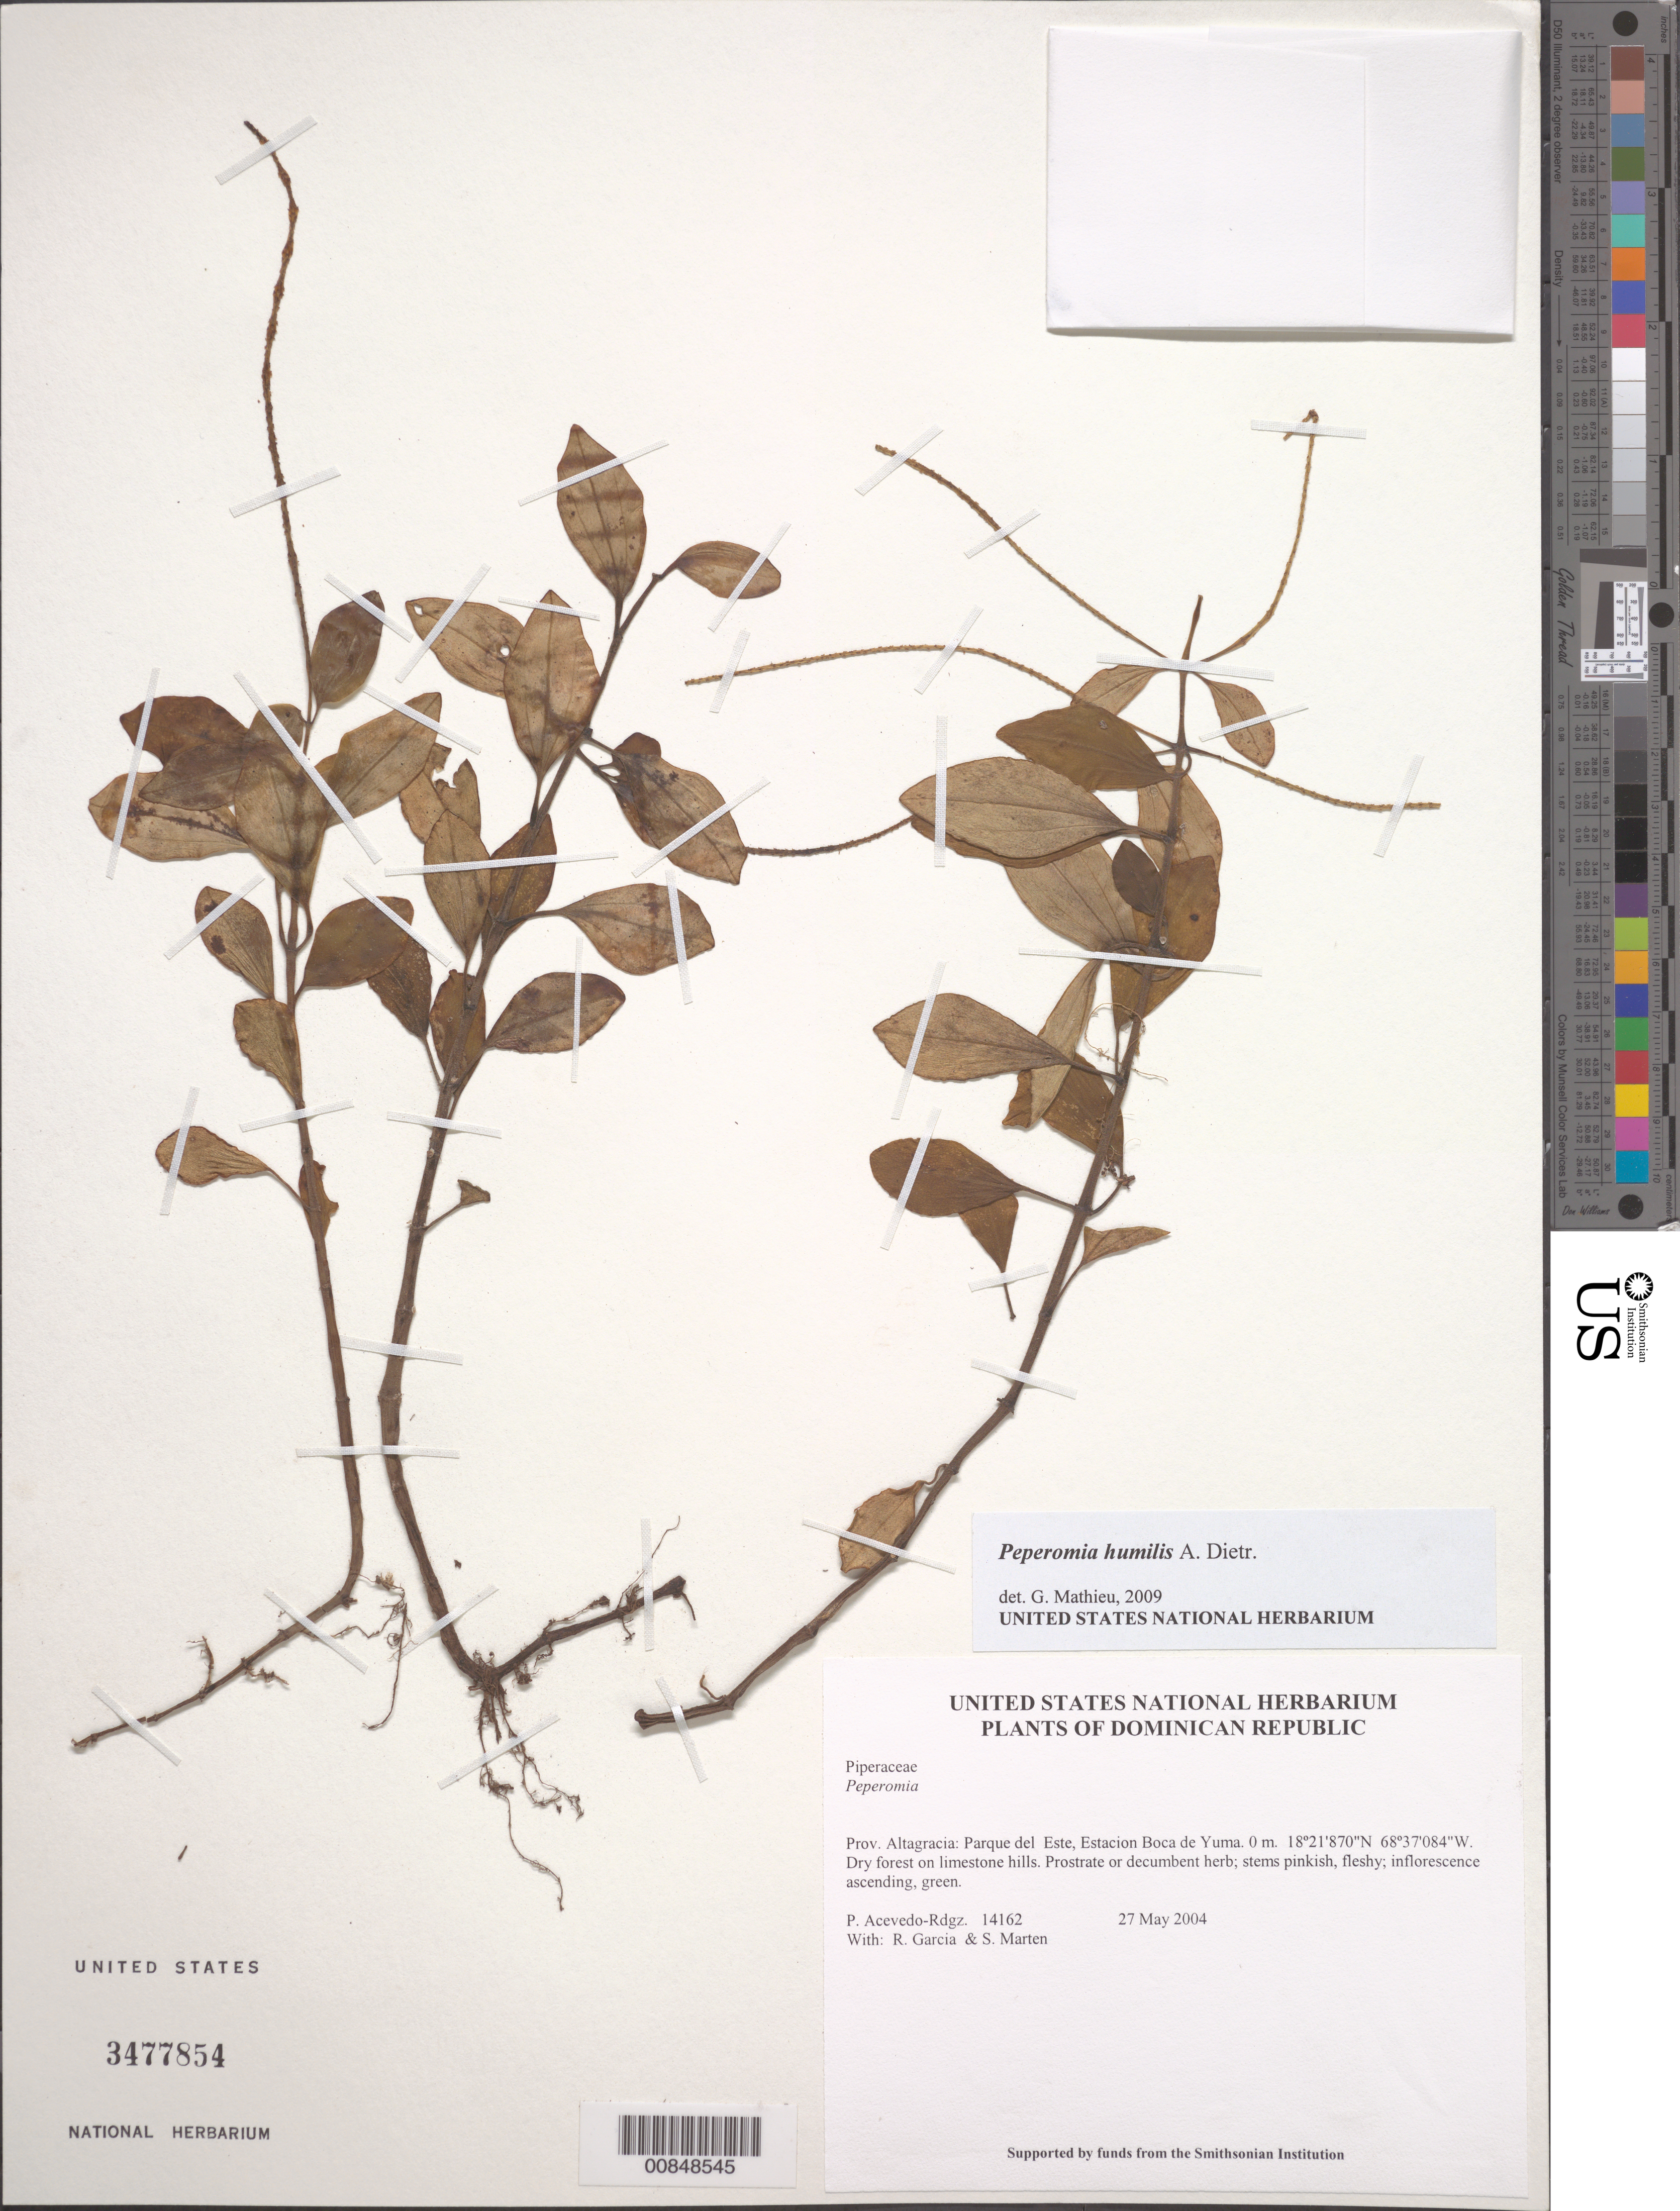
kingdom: Plantae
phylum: Tracheophyta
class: Magnoliopsida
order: Piperales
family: Piperaceae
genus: Peperomia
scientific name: Peperomia humilis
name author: (Vahl) A. Dietr.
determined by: Mathieu, Guido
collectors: P. Acevedo-Rodr., R. G. García & S. Marten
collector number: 14162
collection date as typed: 27 May 2004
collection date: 2004-05-27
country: Dominican Republic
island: Hispaniola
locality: Provincia Altagracia: Parque del Este, Estacion Boca de Yuma.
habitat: Dry forest on limestone hills.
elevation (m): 0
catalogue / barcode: US 3477854